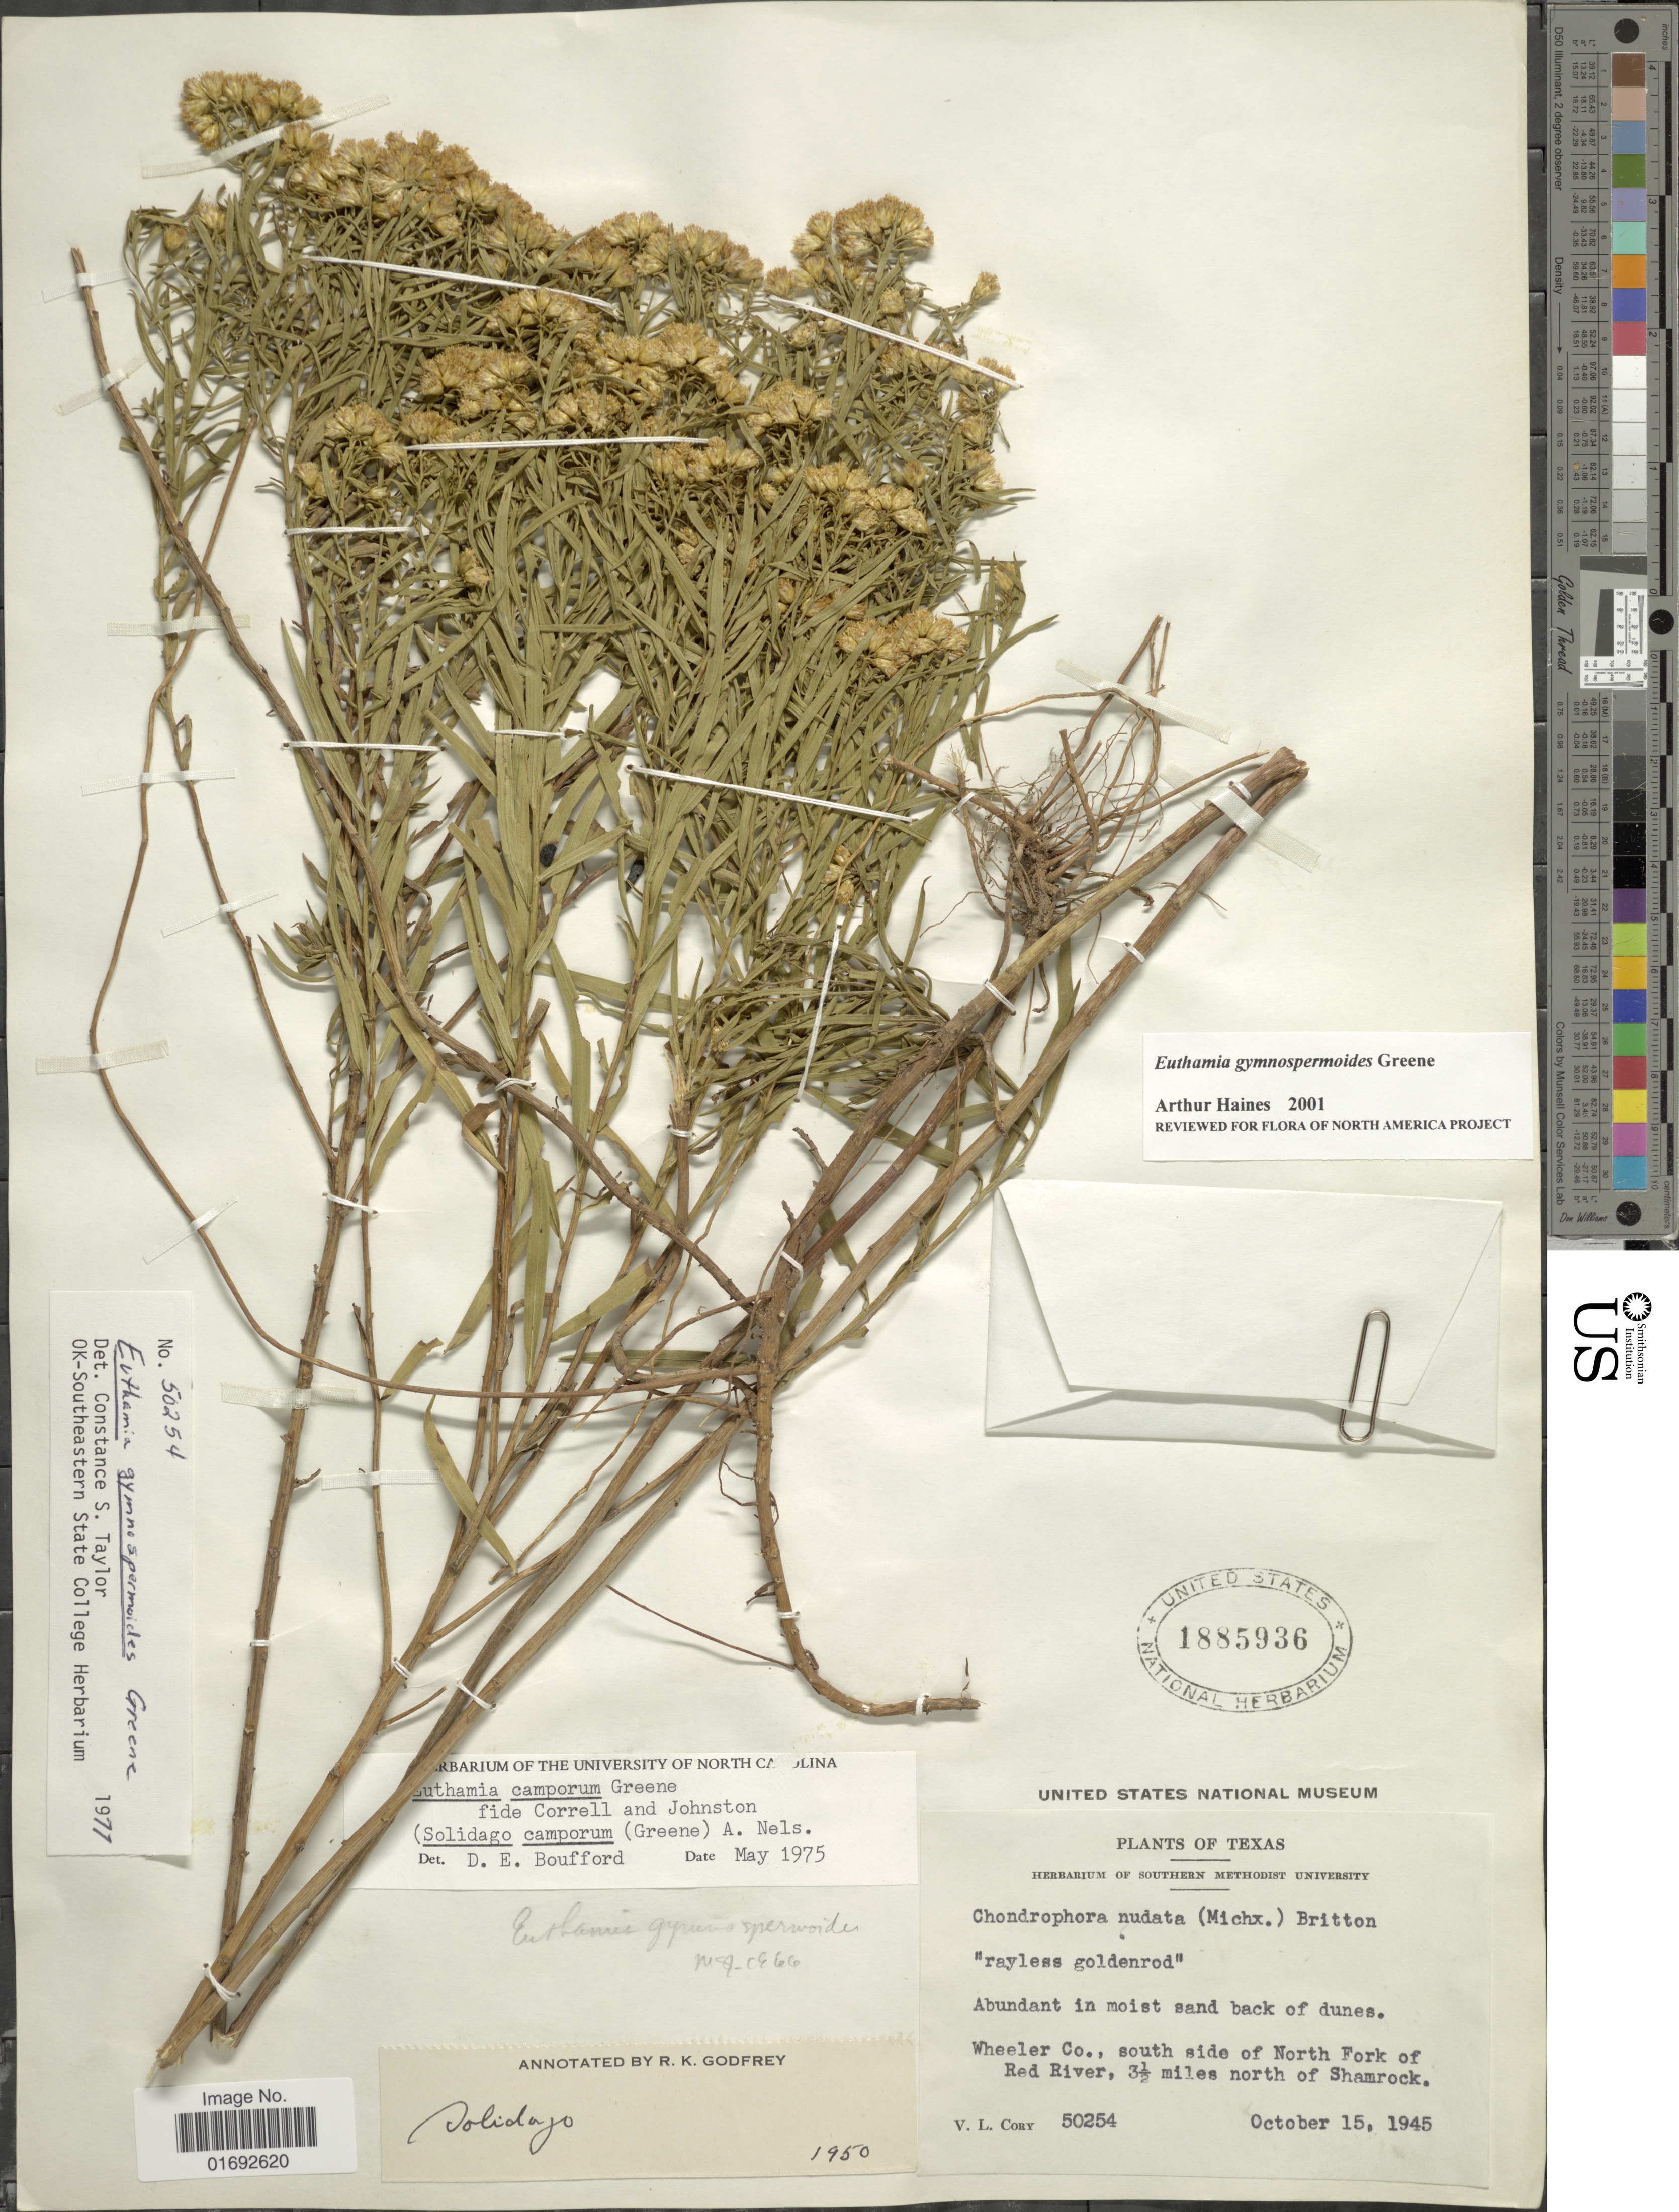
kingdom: Plantae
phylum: Tracheophyta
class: Magnoliopsida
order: Asterales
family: Asteraceae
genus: Euthamia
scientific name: Euthamia gymnospermoides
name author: Greene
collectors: V. Cory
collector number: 50254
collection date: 1945-10-15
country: United States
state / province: Texas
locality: Wheeler Co., south side of North Fork of Red River, 3½ miles north of Shamrock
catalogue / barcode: US 1885936